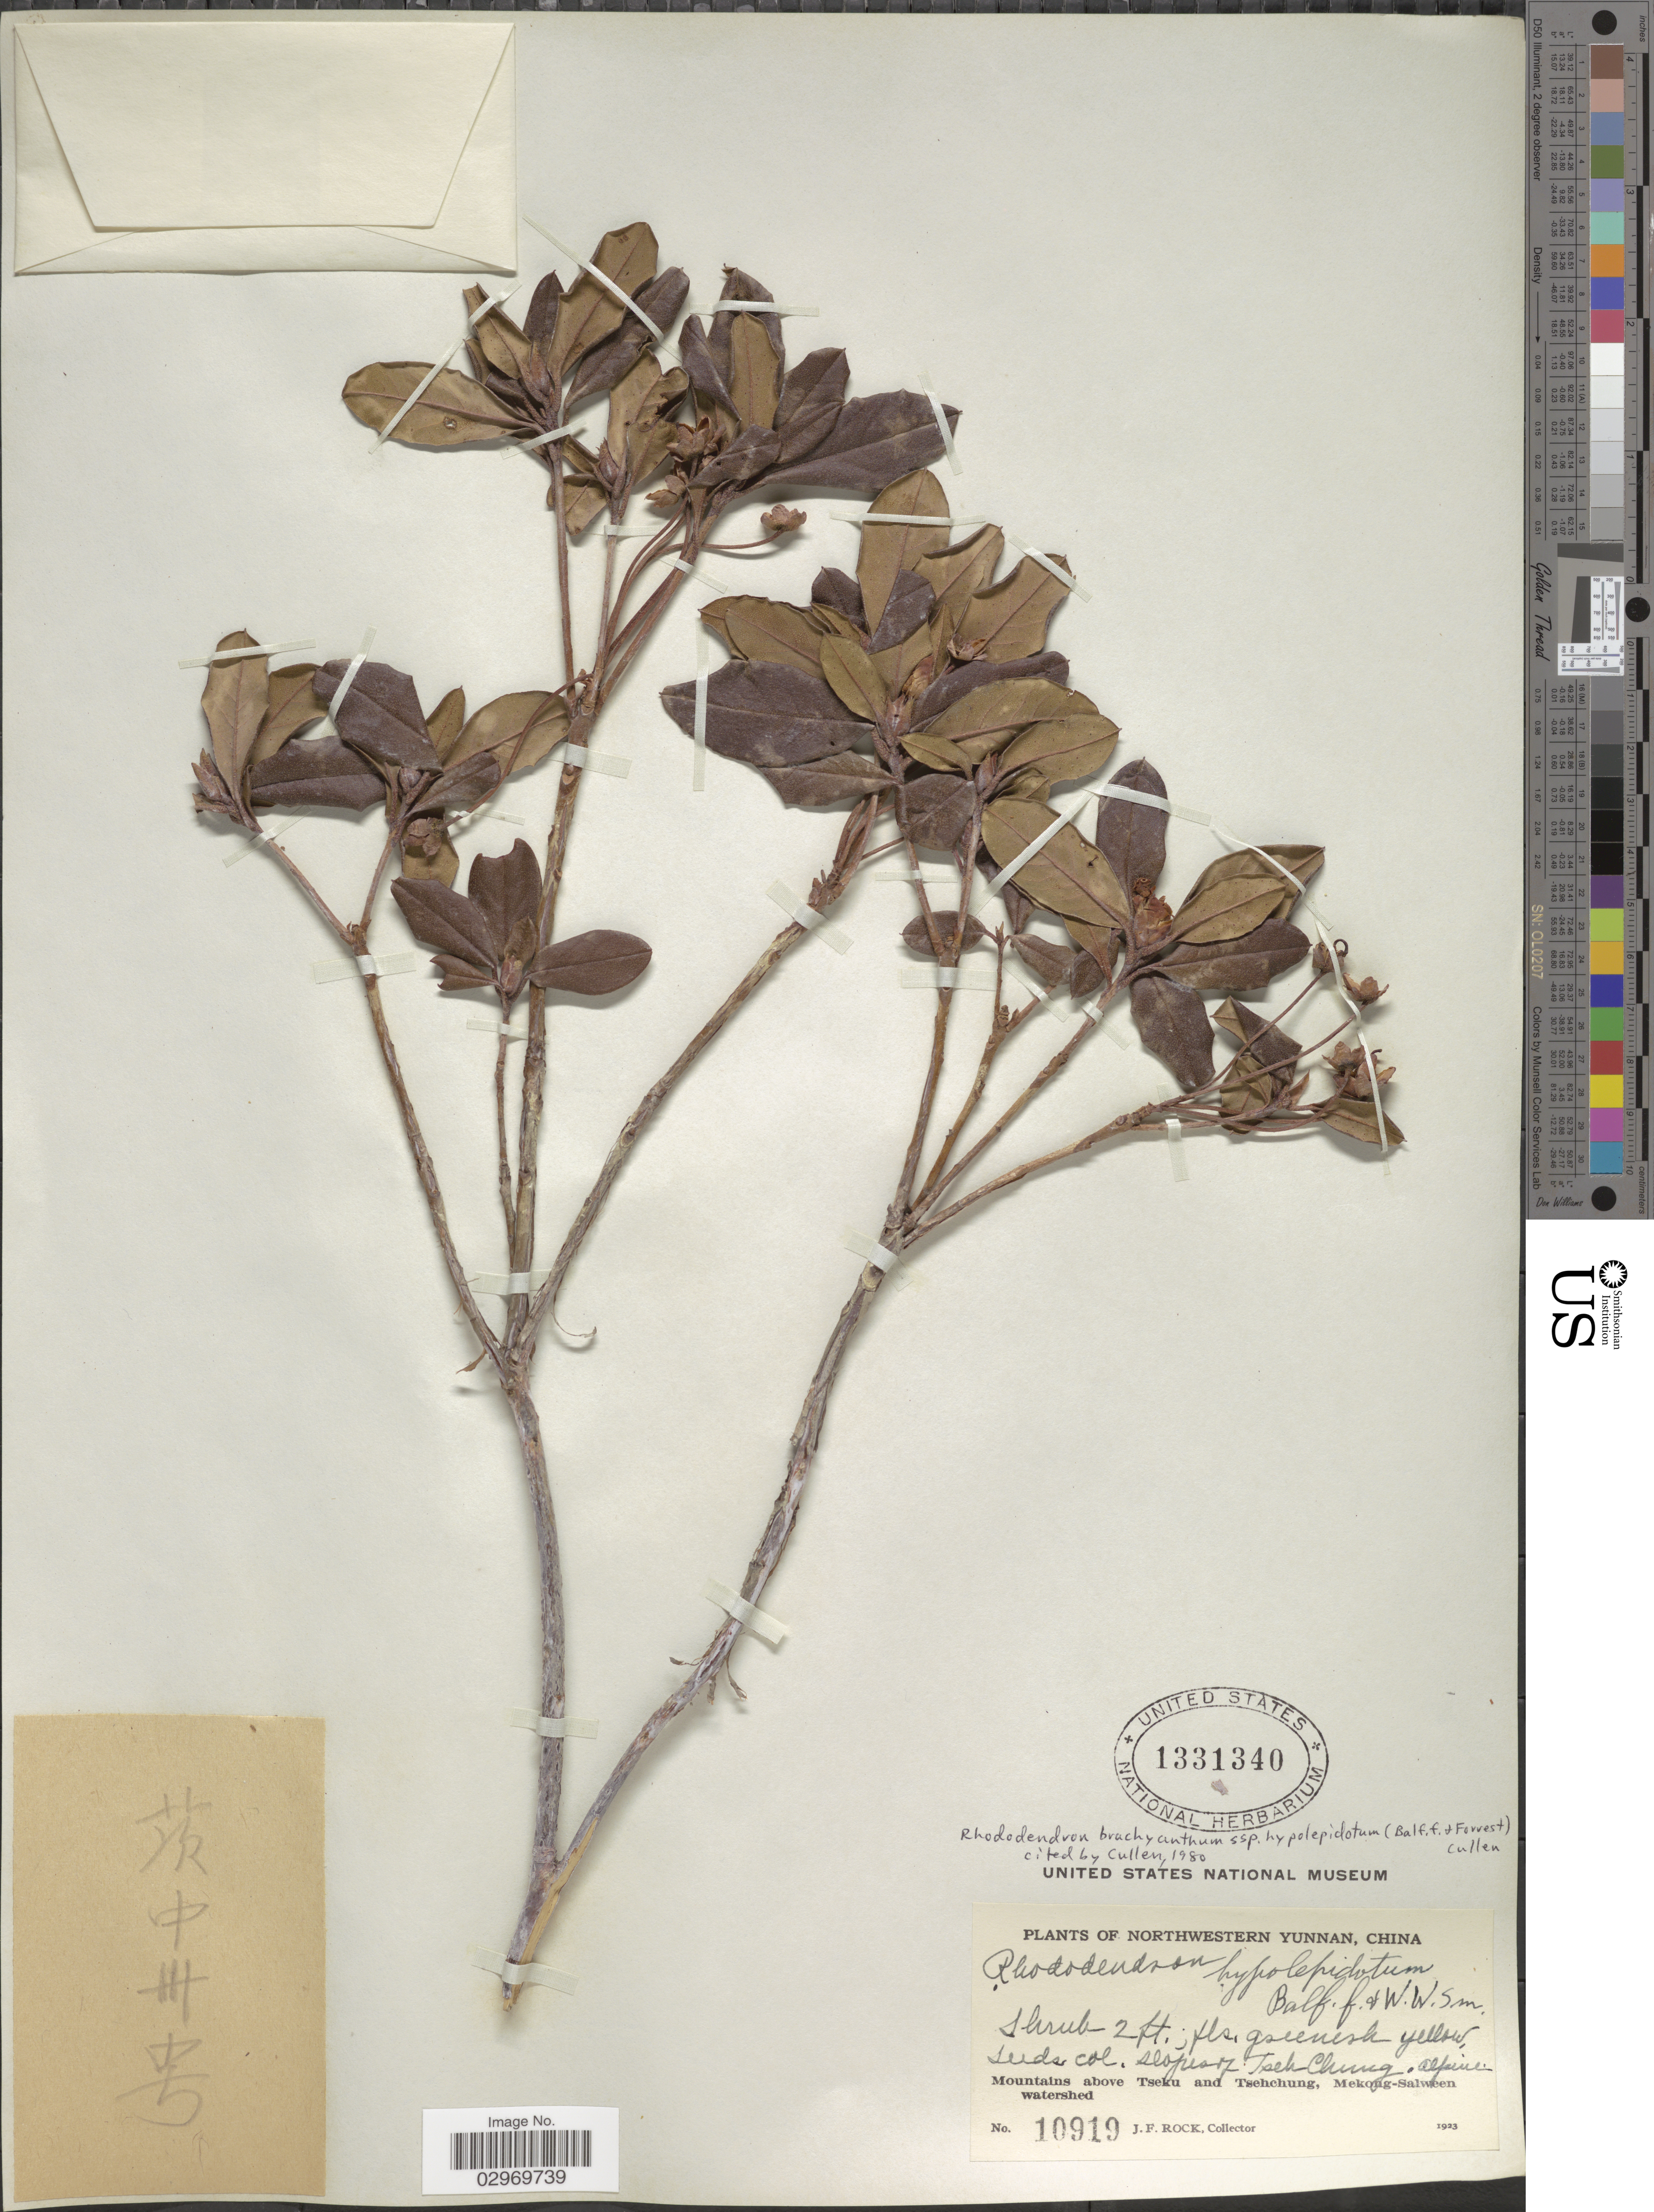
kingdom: Plantae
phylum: Tracheophyta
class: Magnoliopsida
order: Ericales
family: Ericaceae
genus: Rhododendron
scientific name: Rhododendron brachyanthum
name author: Franch.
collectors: J. Rock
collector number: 10919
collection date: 1923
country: China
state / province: Yunnan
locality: Northwestern Yunnan. Slopes of Tseh Chung. Alpine. Mountains above Tseku and Tsechung, Mekong-Salween watershed.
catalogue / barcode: US 1331340